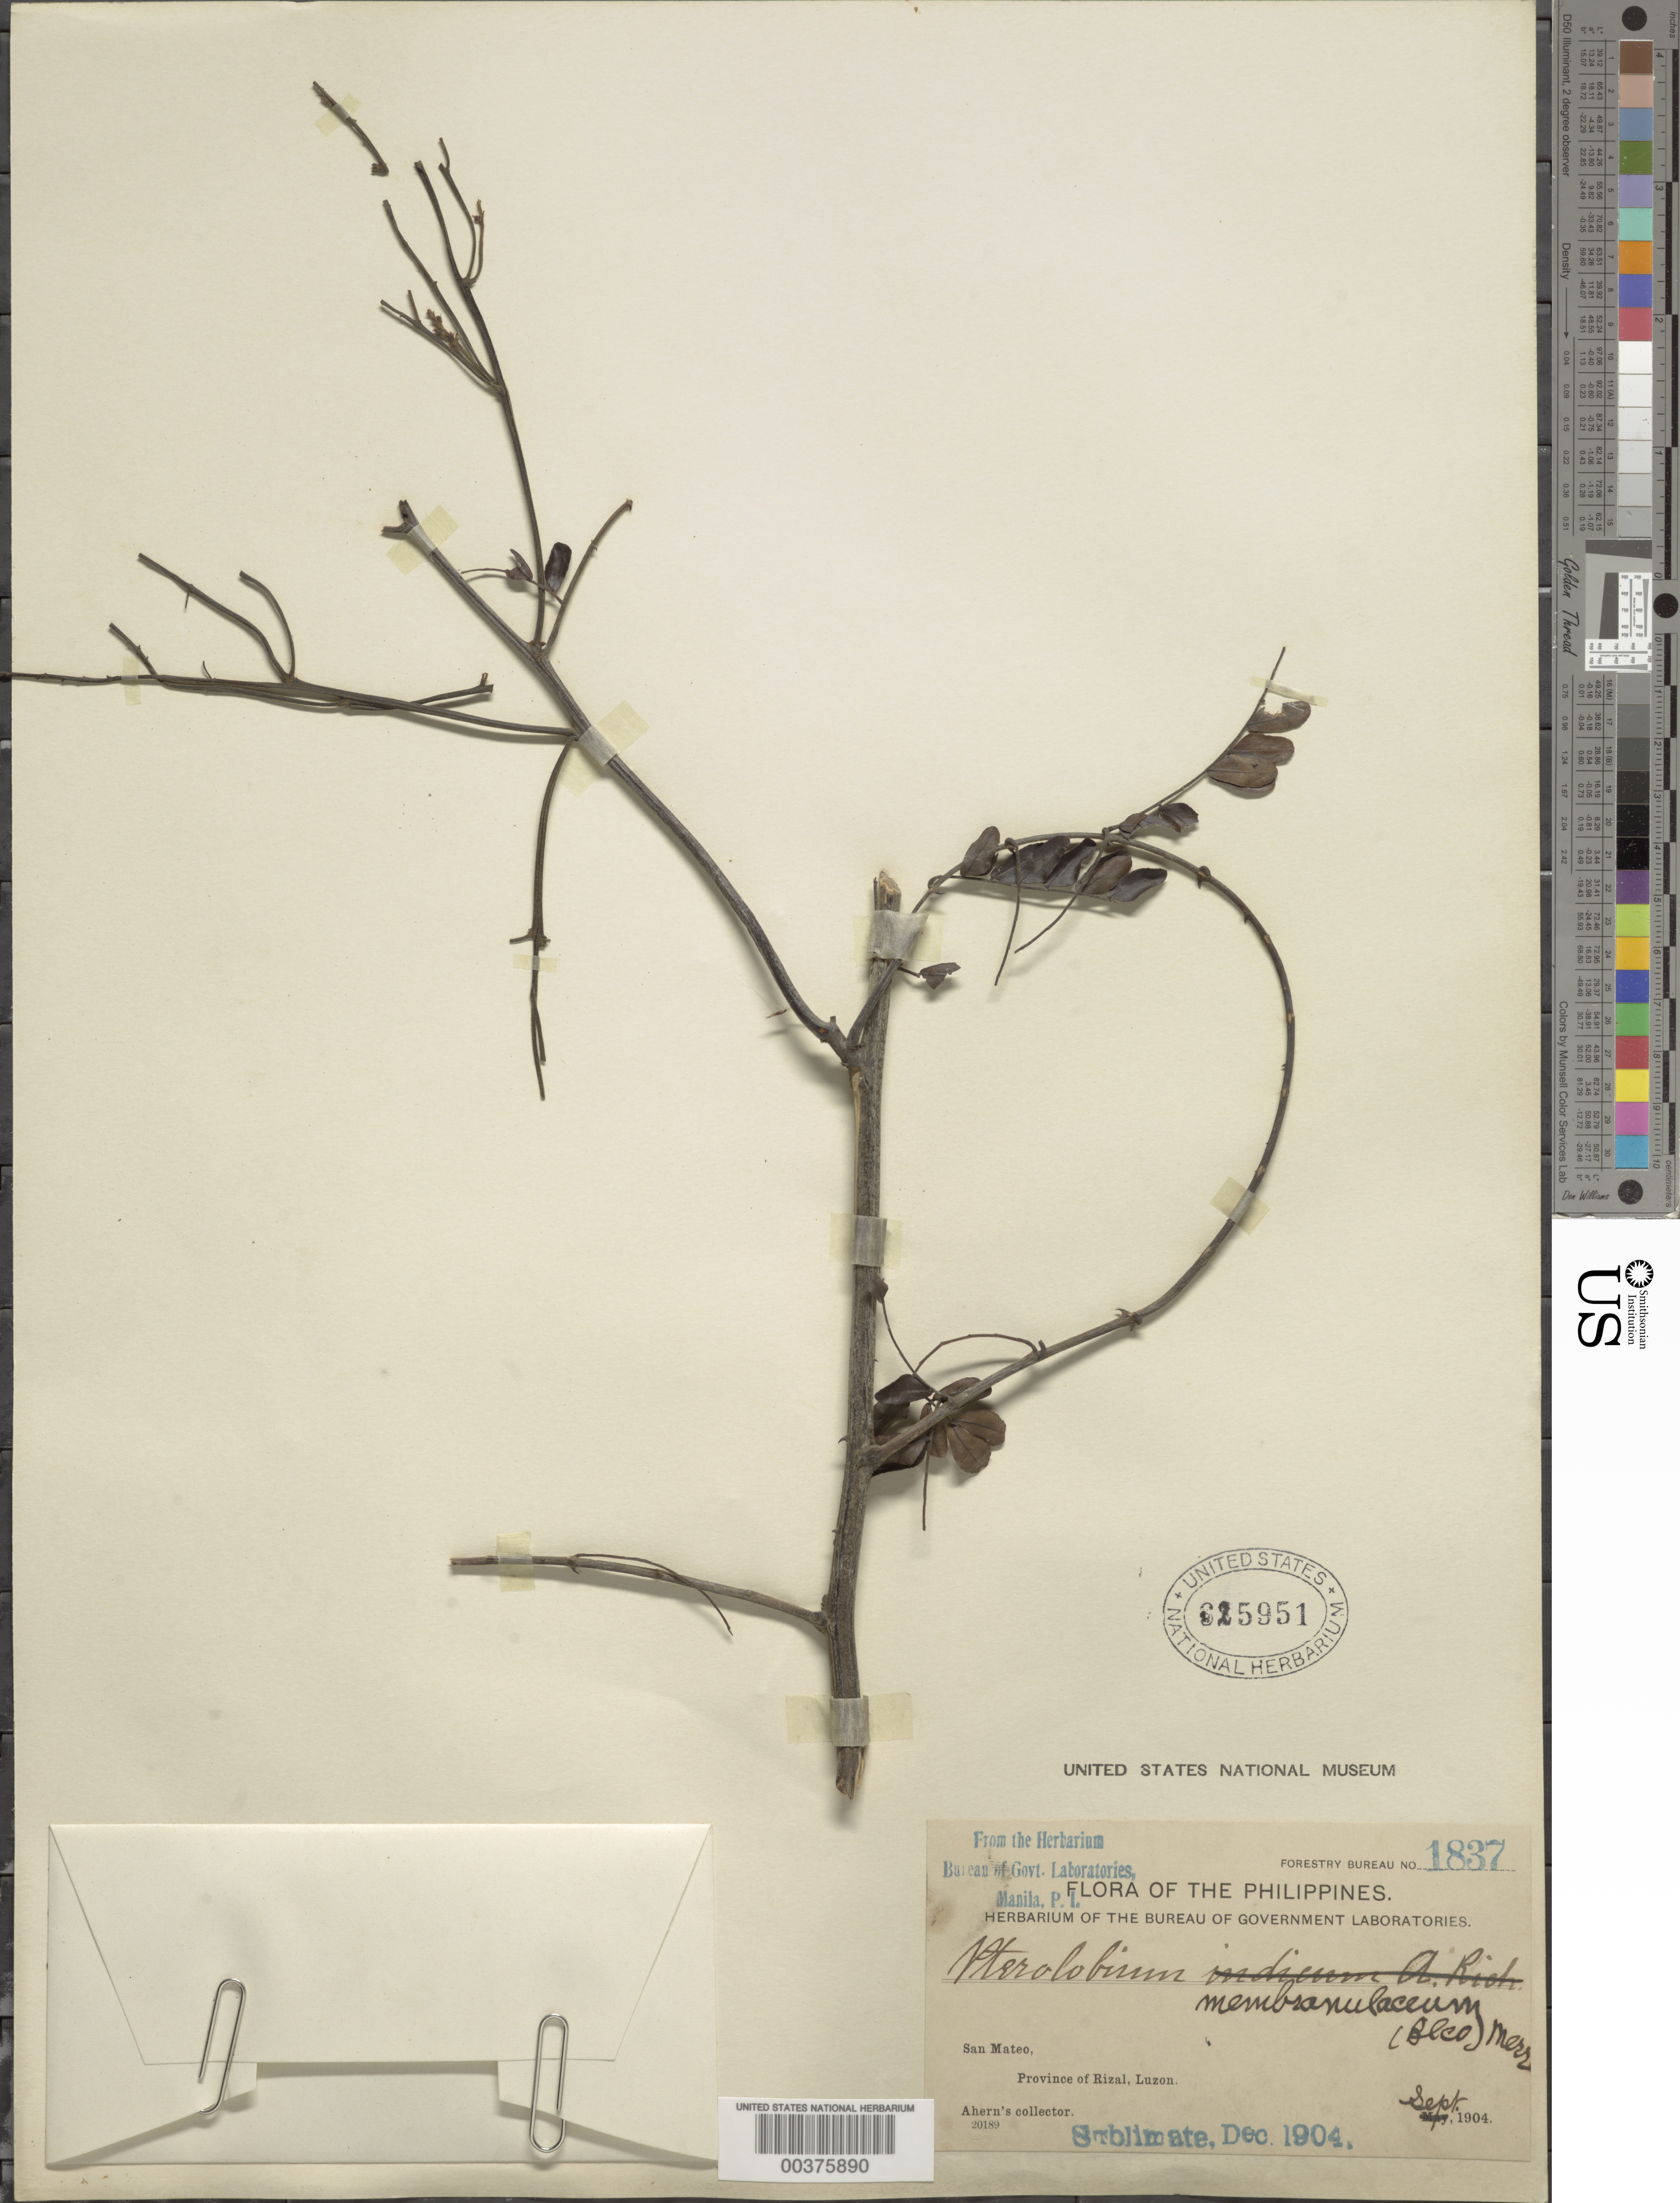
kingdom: Plantae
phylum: Tracheophyta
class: Magnoliopsida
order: Fabales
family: Fabaceae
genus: Pterolobium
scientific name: Pterolobium membranulaceum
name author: (Blanco) Merr.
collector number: Forestry Bureau No. 1837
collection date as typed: Sep 1904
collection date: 1904-09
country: Philippines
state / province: Calabarzon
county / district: Rizal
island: Luzon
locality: San mateo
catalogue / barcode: US 625951